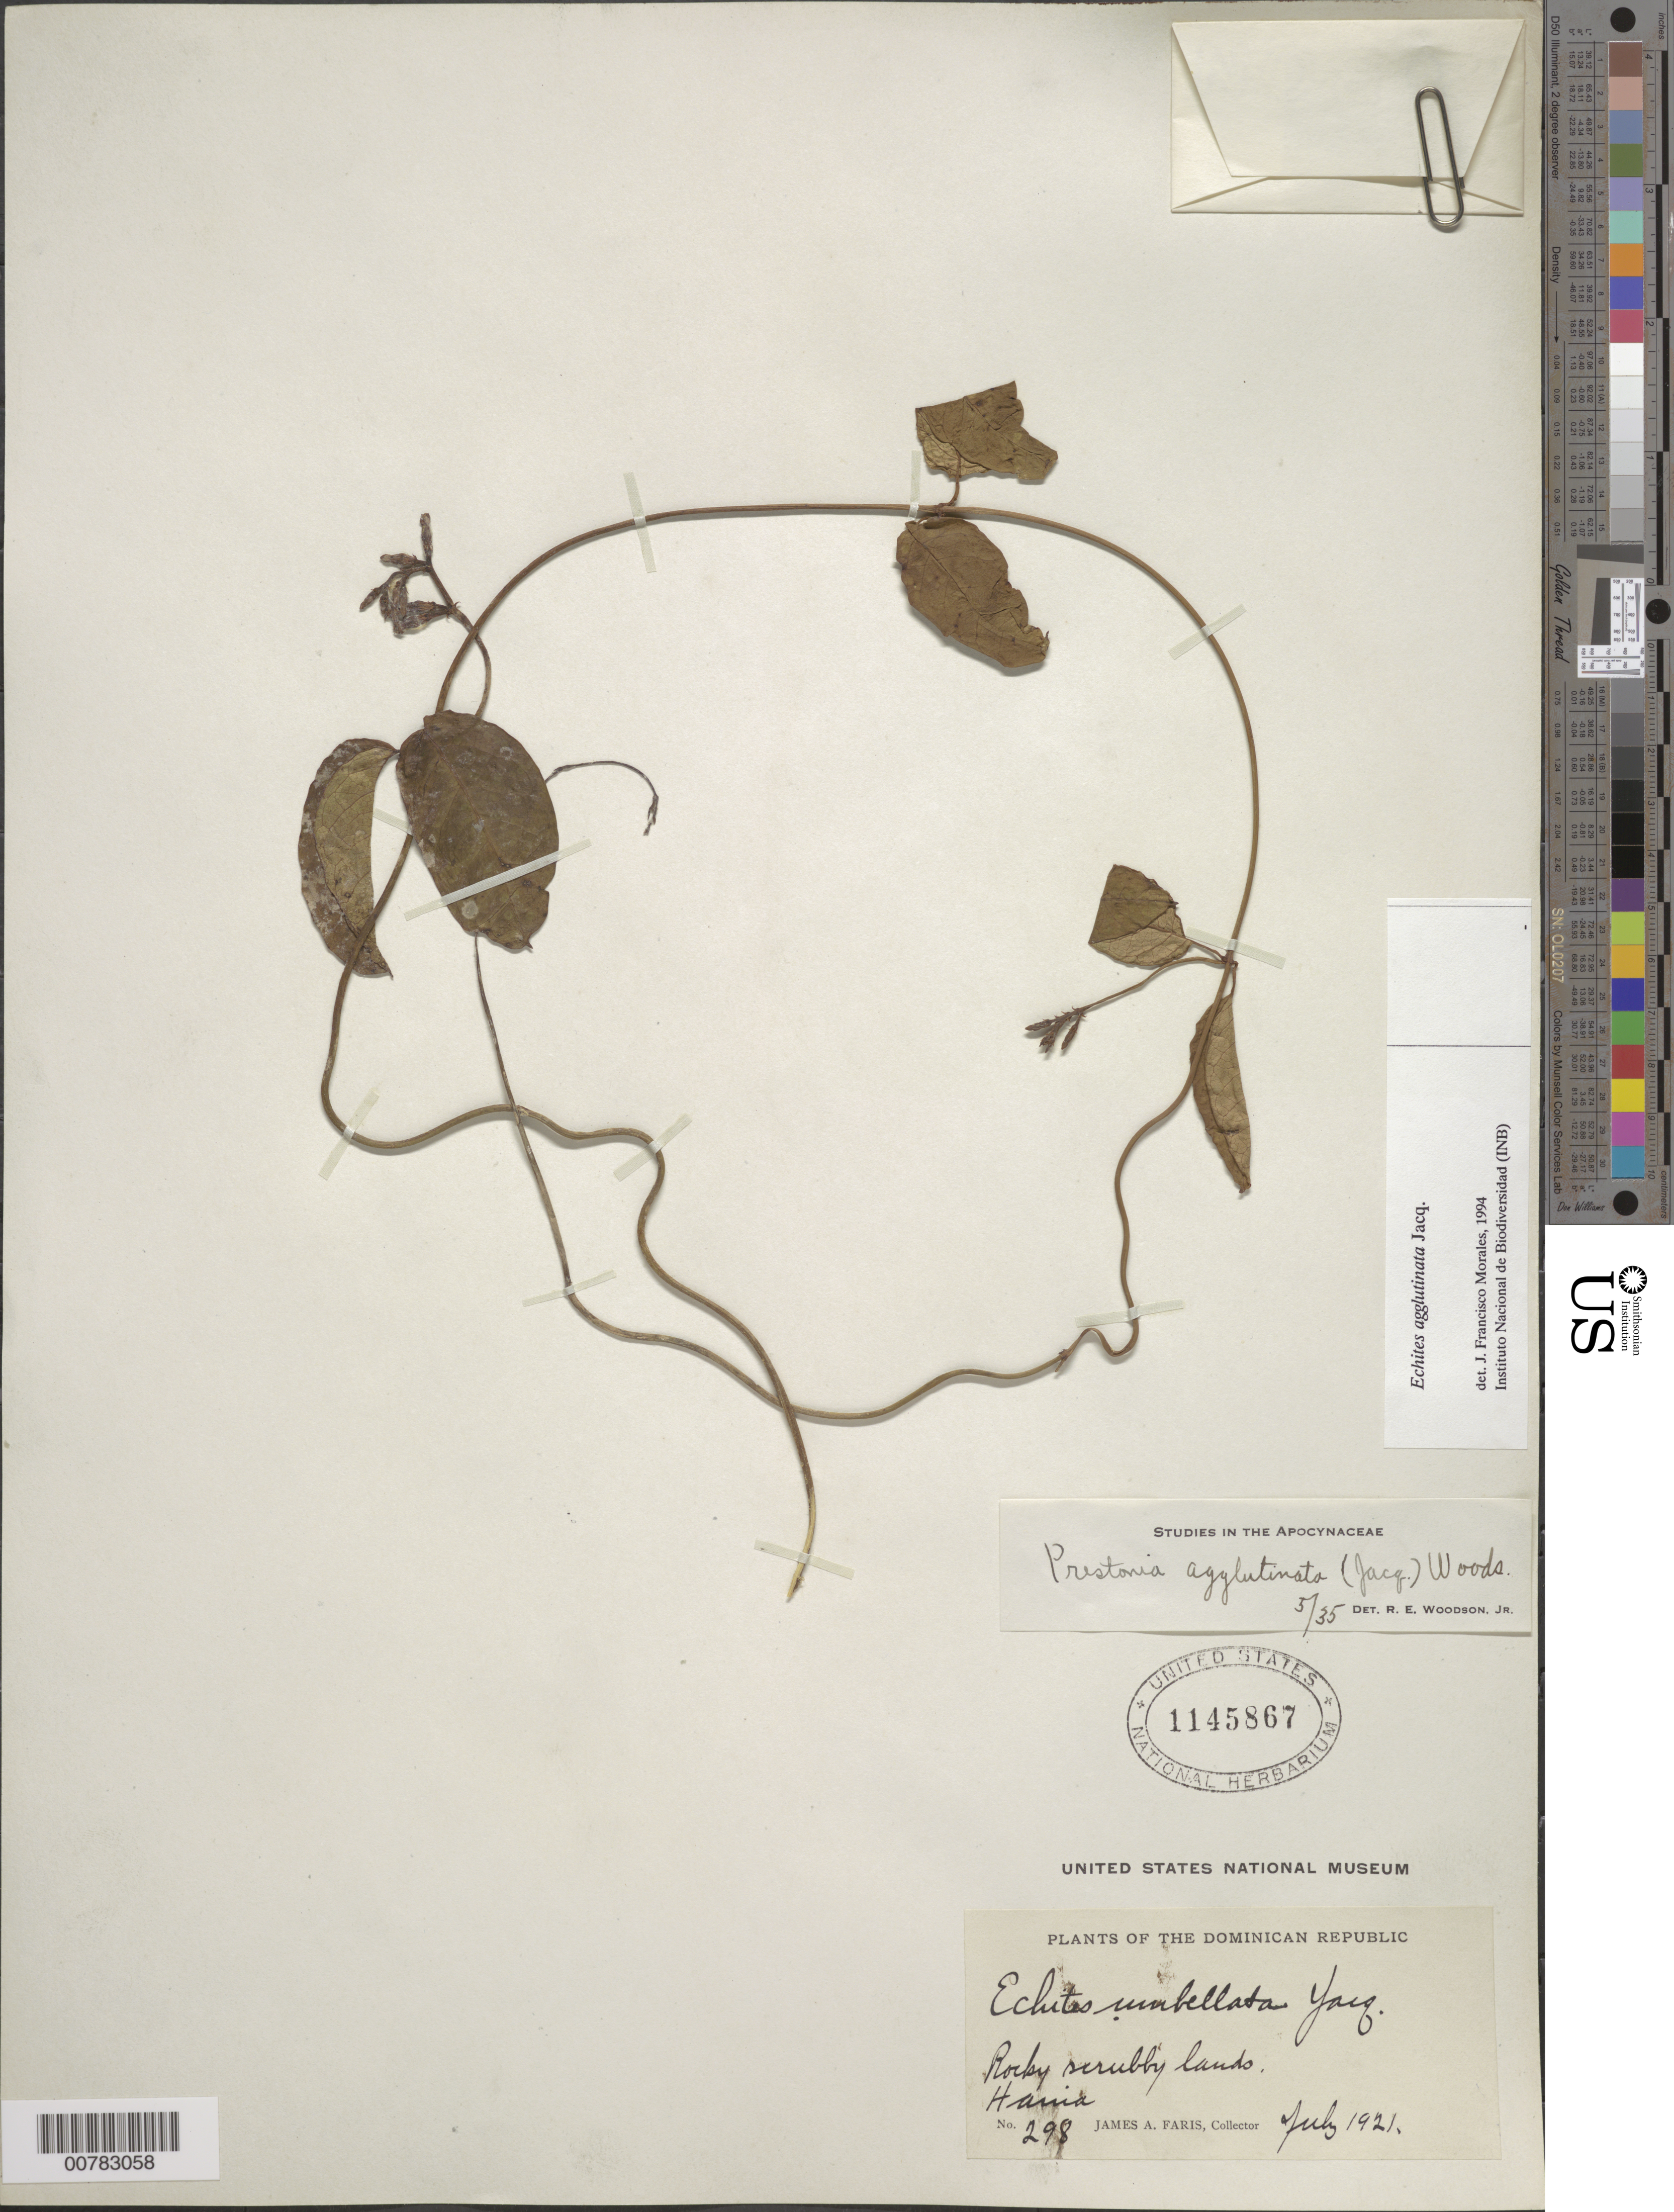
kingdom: Plantae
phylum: Tracheophyta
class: Magnoliopsida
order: Gentianales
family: Apocynaceae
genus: Echites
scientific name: Echites agglutinatus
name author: Jacq.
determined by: Morales, J. F.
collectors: J. Faris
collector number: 298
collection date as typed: Jul 1910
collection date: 1910-07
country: Dominican Republic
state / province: San Cristóbal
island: Hispaniola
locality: Haina.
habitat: Rocky scrubby lands.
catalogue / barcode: US 1145867